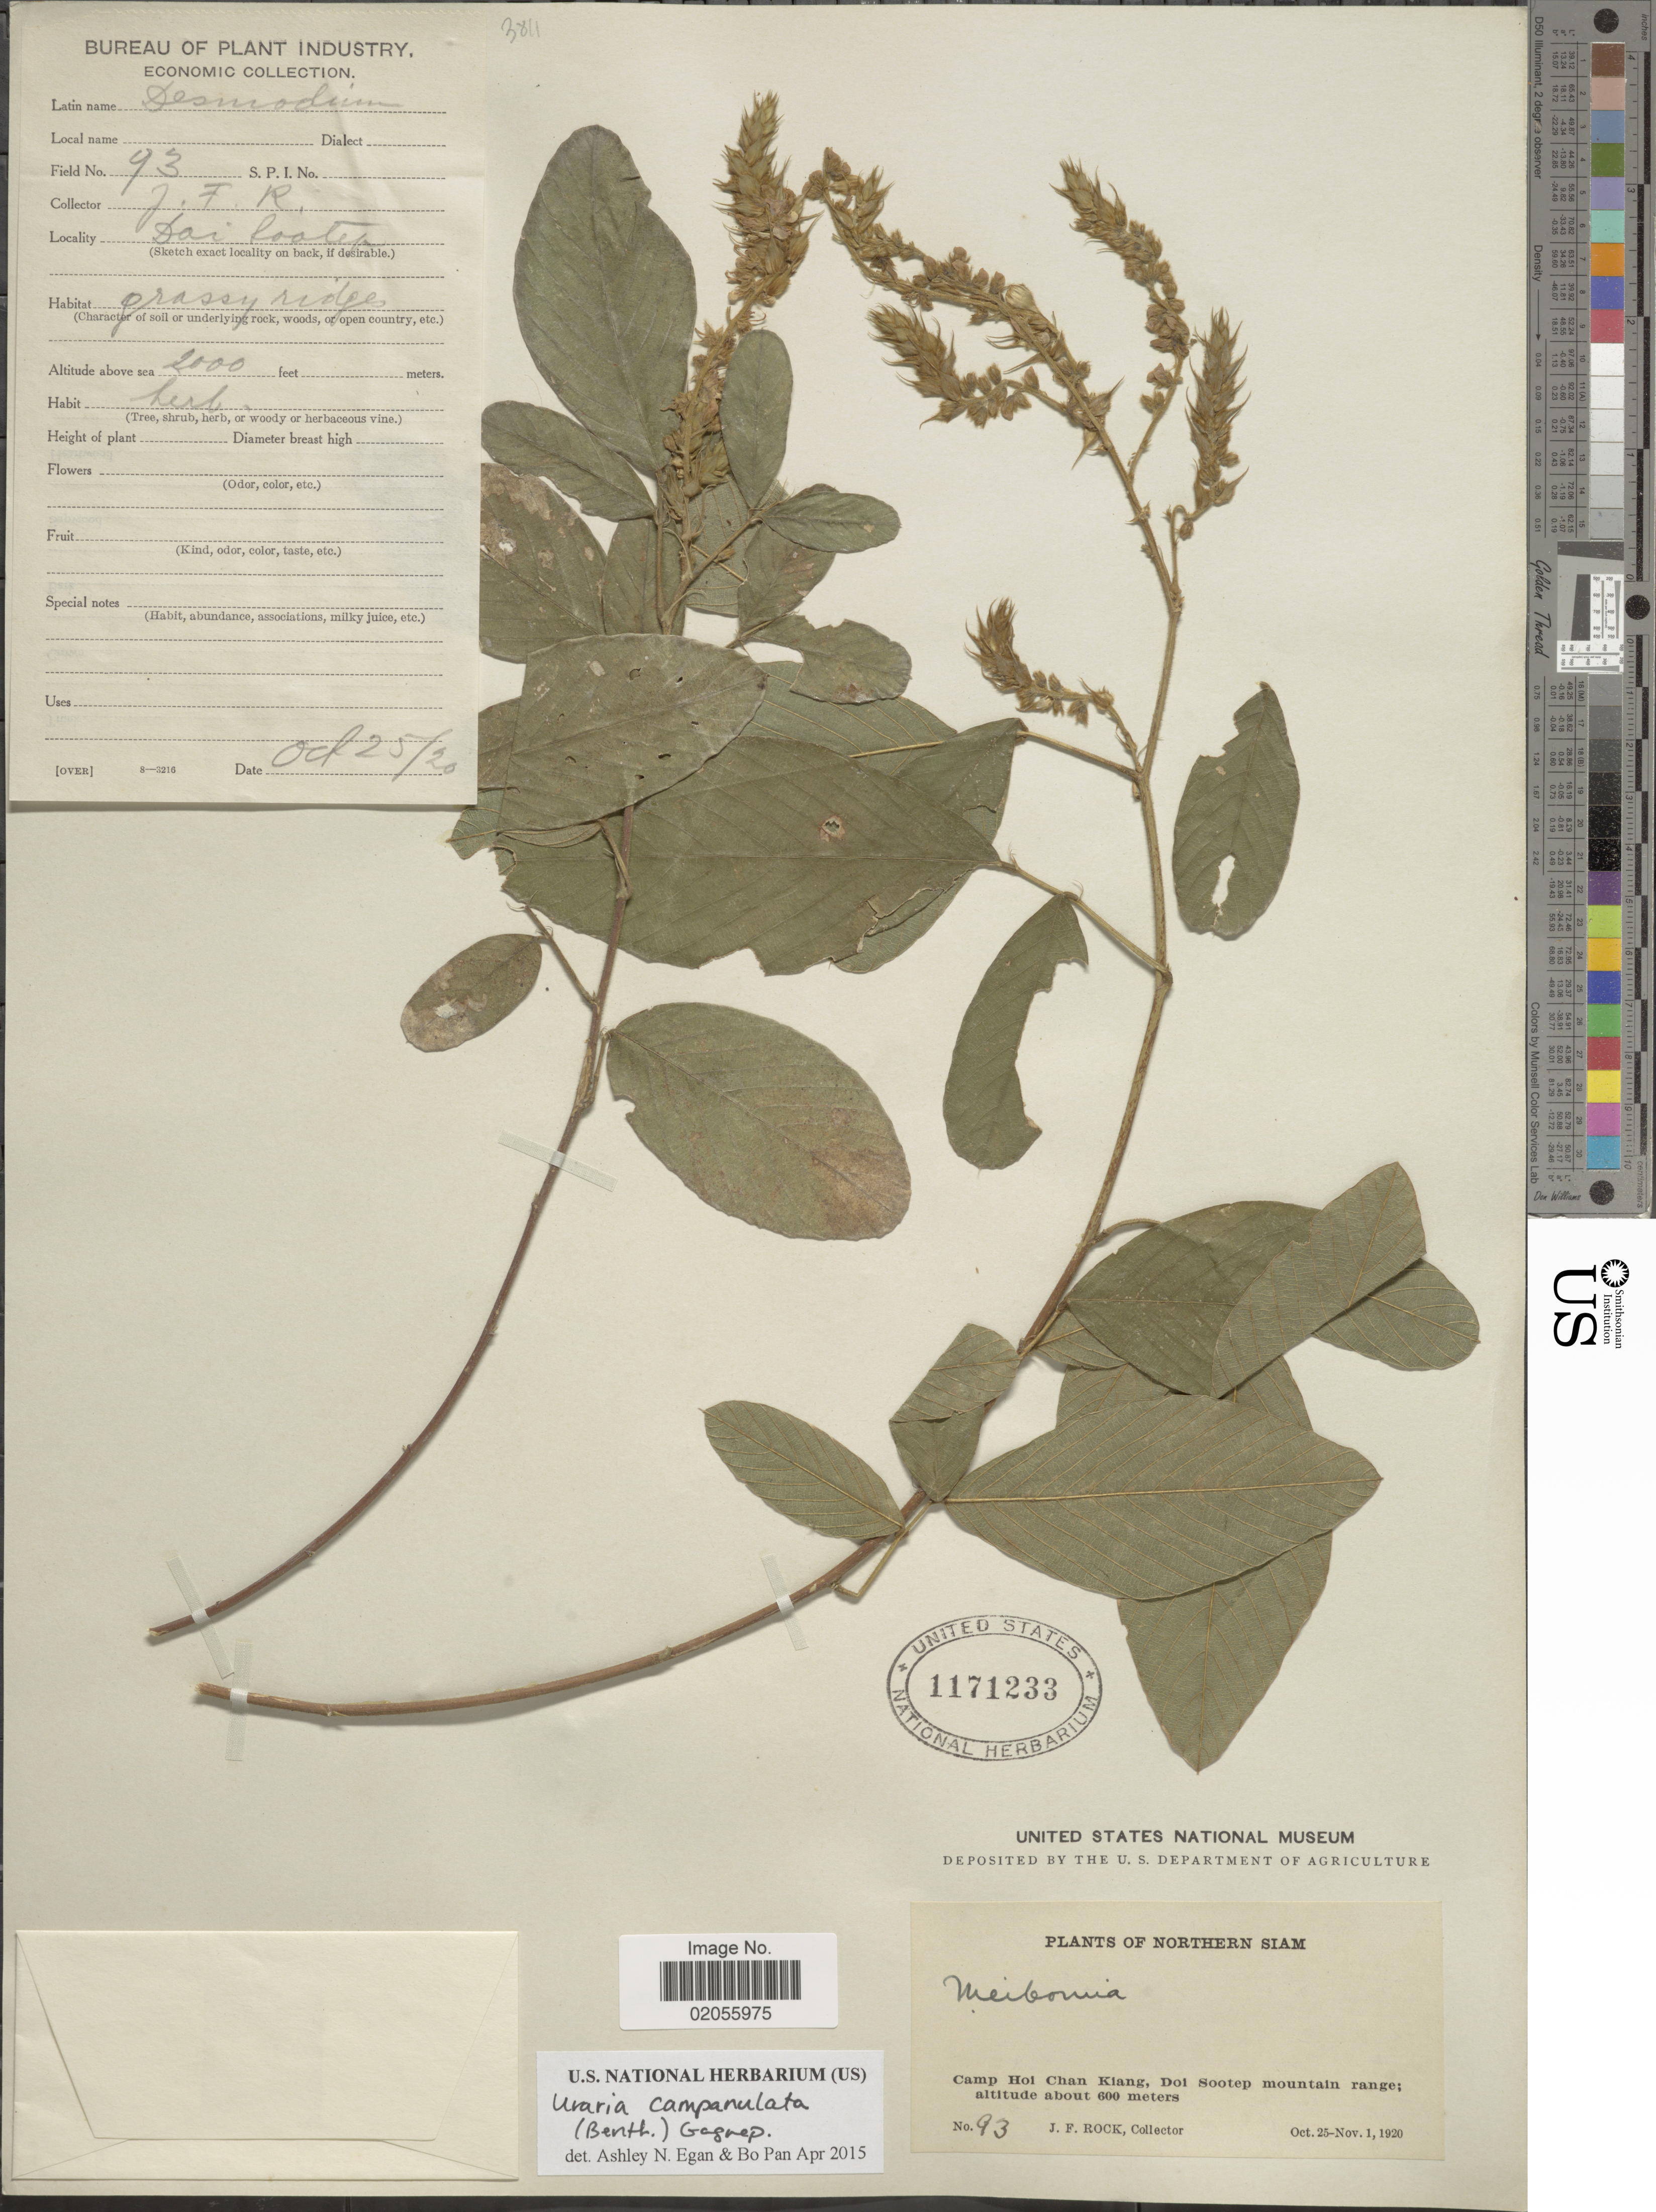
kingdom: Plantae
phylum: Tracheophyta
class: Magnoliopsida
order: Fabales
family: Fabaceae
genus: Uraria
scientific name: Uraria campanulata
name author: Wall.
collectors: J. Rock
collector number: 93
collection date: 1920-10-25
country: Thailand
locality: Doi Sootep, Camp Hoi Chan Kiang, Doi Sootep mountain range, Northern Siam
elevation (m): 600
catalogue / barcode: US 1171233